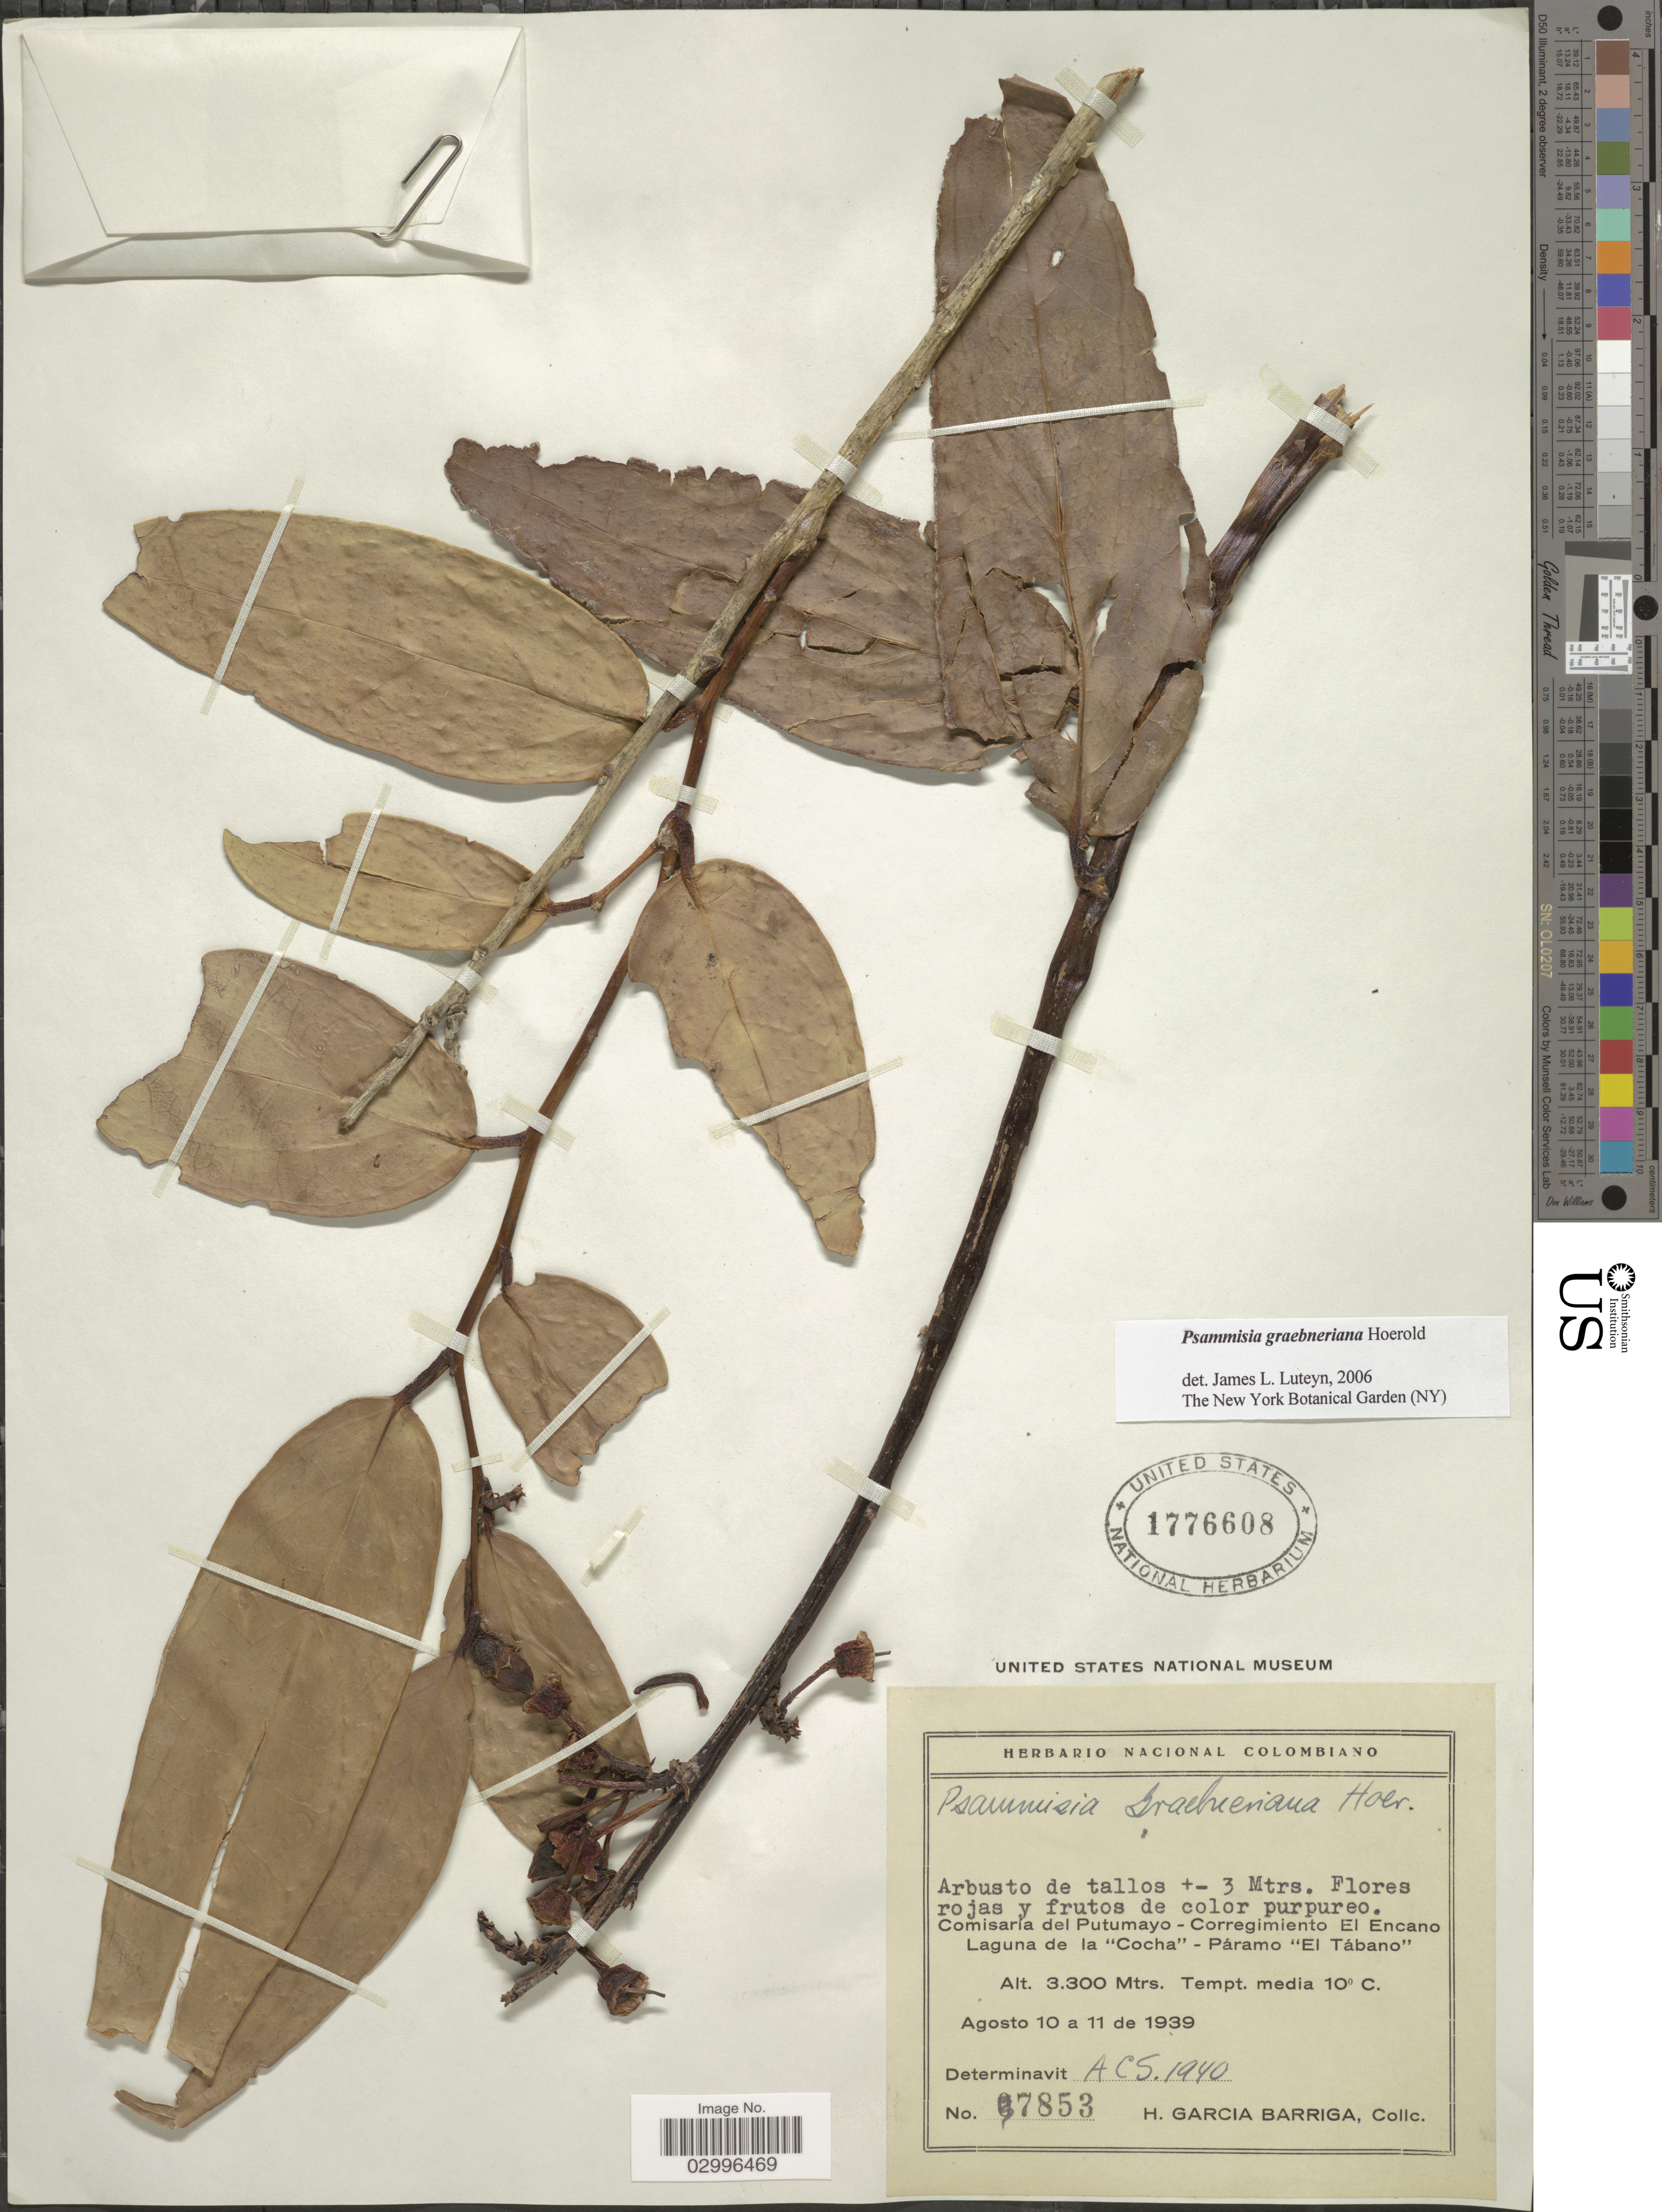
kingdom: Plantae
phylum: Tracheophyta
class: Magnoliopsida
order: Ericales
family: Ericaceae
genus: Psammisia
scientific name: Psammisia graebneriana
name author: Hoerold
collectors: H. García Barriga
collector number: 7853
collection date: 1939-08-10/1939-08-11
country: Colombia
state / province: Putumayo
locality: Comisaria del Putumayo - Corregimiento El Encano. Laguna de la "Cocha" - Páramo "El Tábano".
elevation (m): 3300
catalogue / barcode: US 1776608